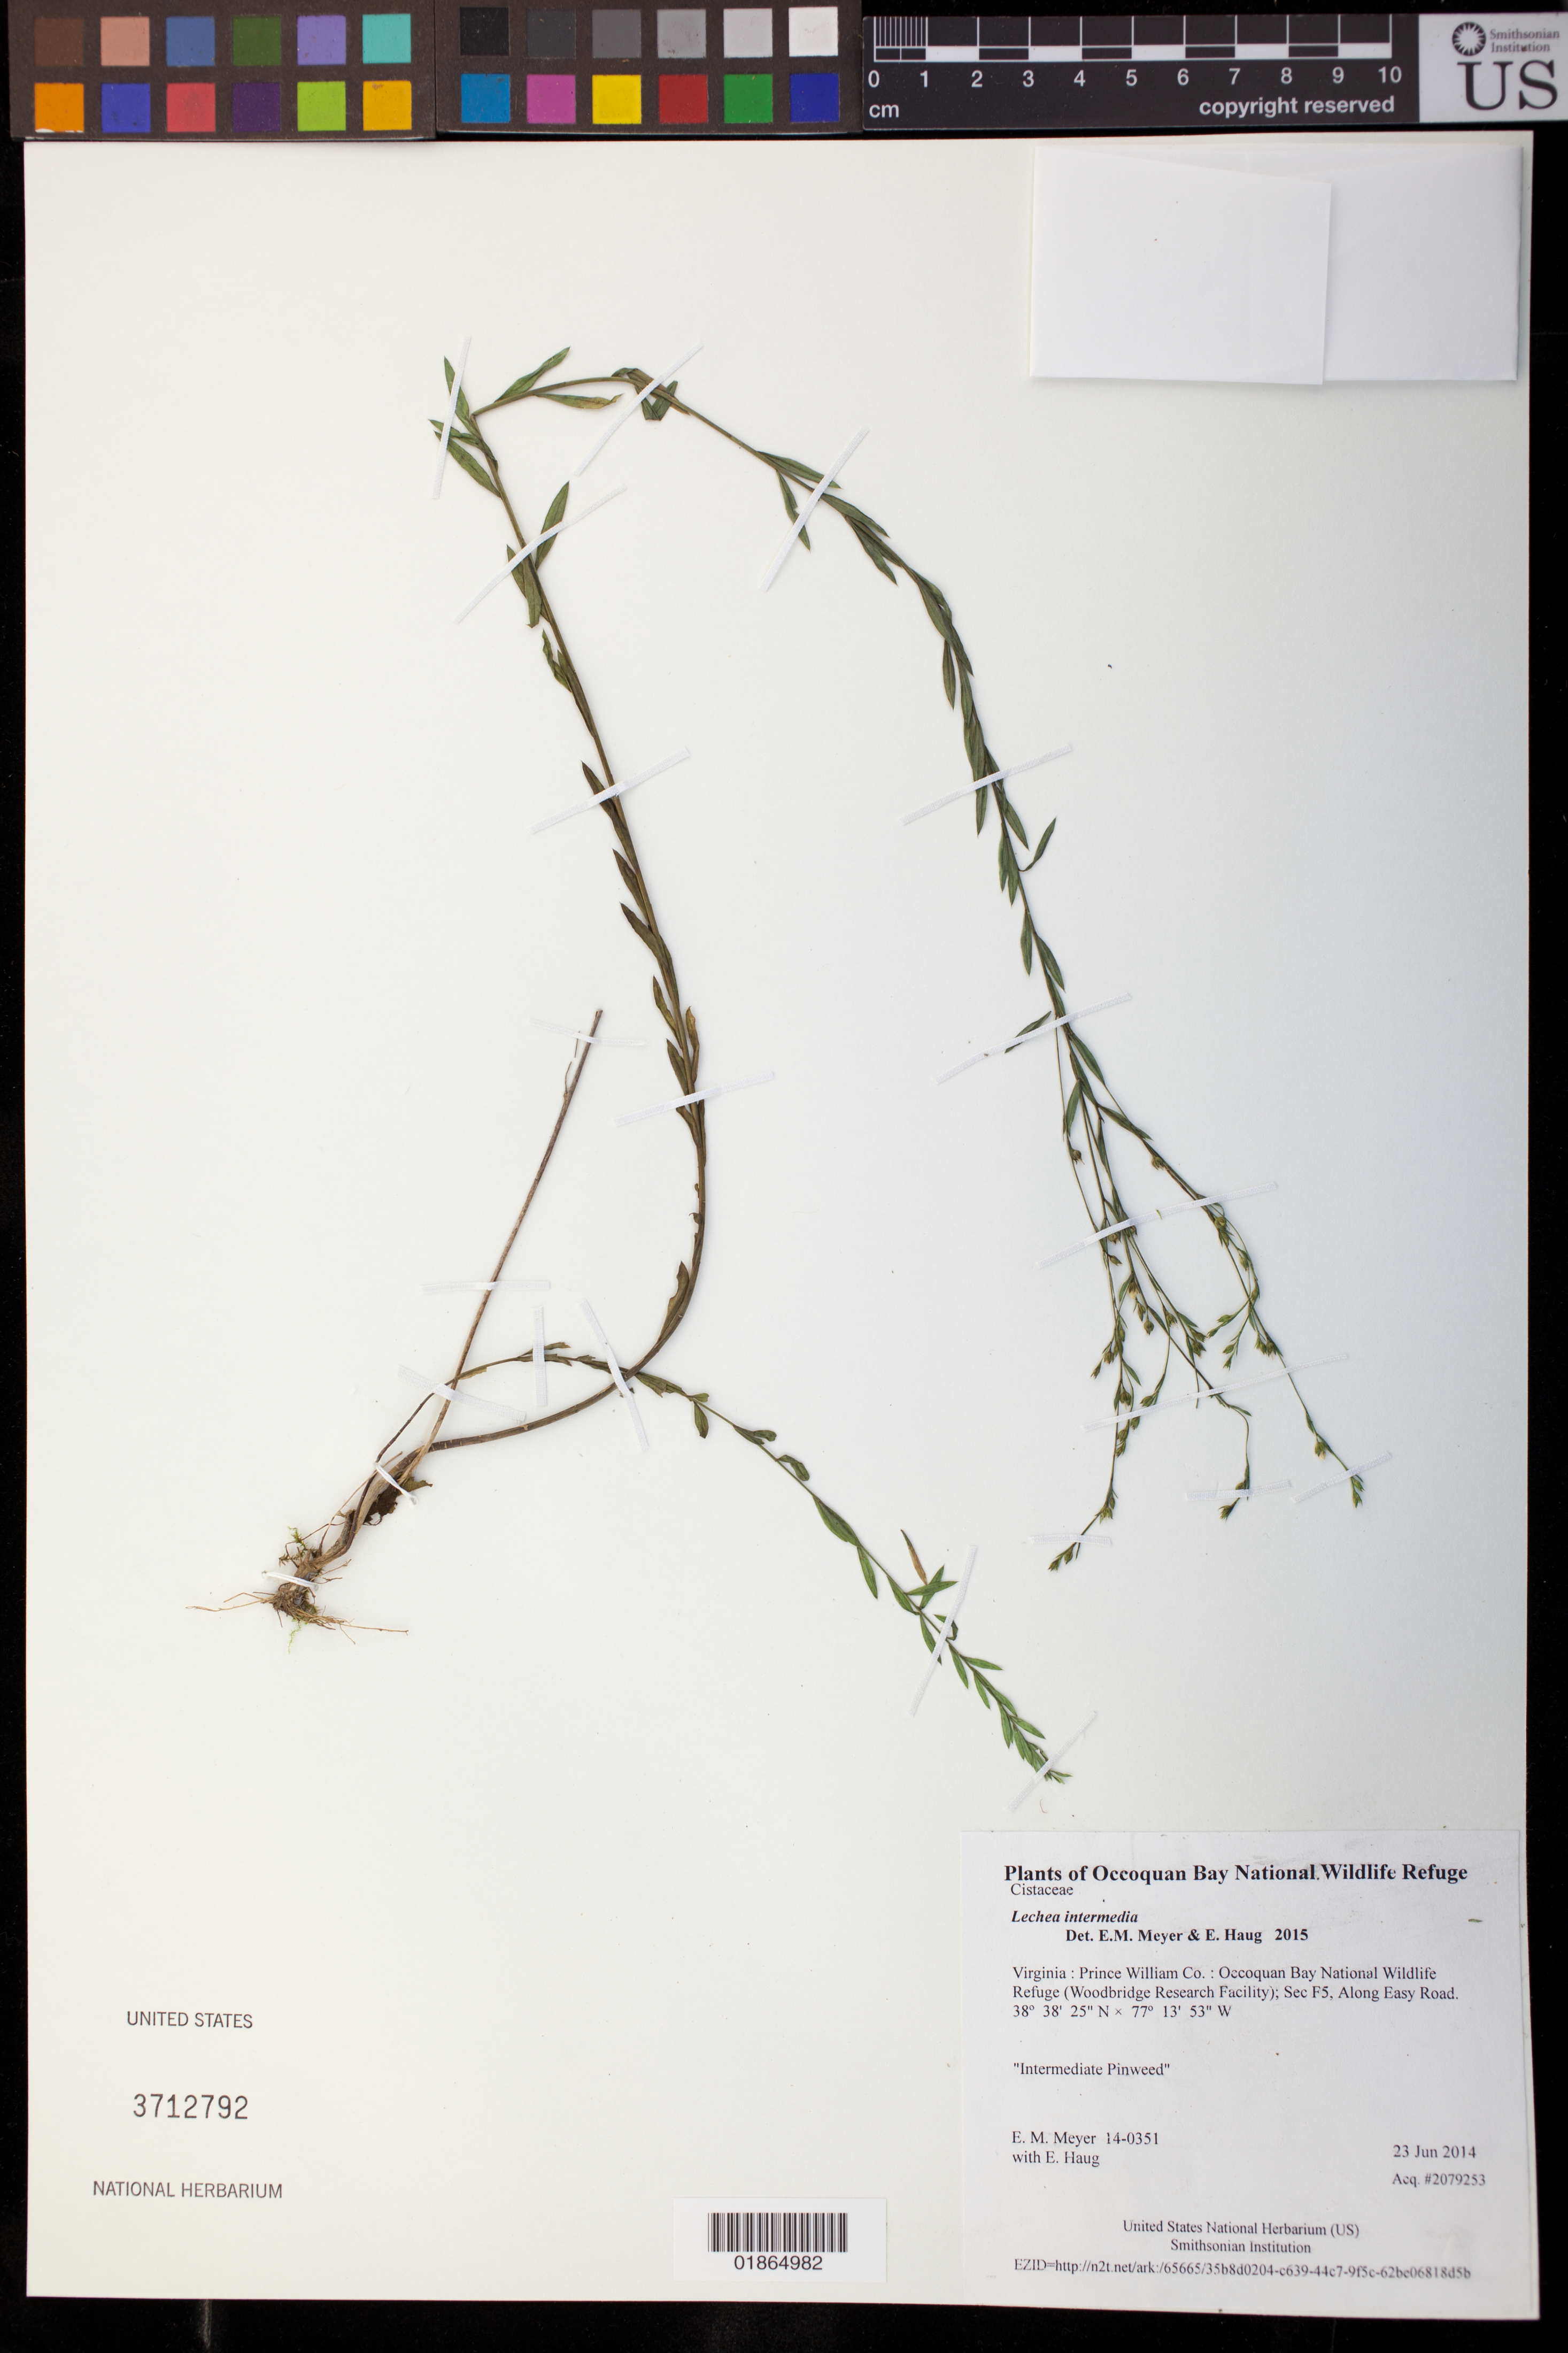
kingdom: Plantae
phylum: Tracheophyta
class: Magnoliopsida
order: Malvales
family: Cistaceae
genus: Lechea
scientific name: Lechea intermedia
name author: Legg. ex Britton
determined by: Meyer, E. M.; Haug, E.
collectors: E. M. Meyer & E. Haug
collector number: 14-0351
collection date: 2014-06-23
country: United States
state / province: Virginia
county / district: Prince William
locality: Occoquan Bay National Wildlife Refuge (Woodbridge Research Facility); Sec F5, Along Easy Road.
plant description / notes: Intermediate Pinweed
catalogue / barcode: US 3712792